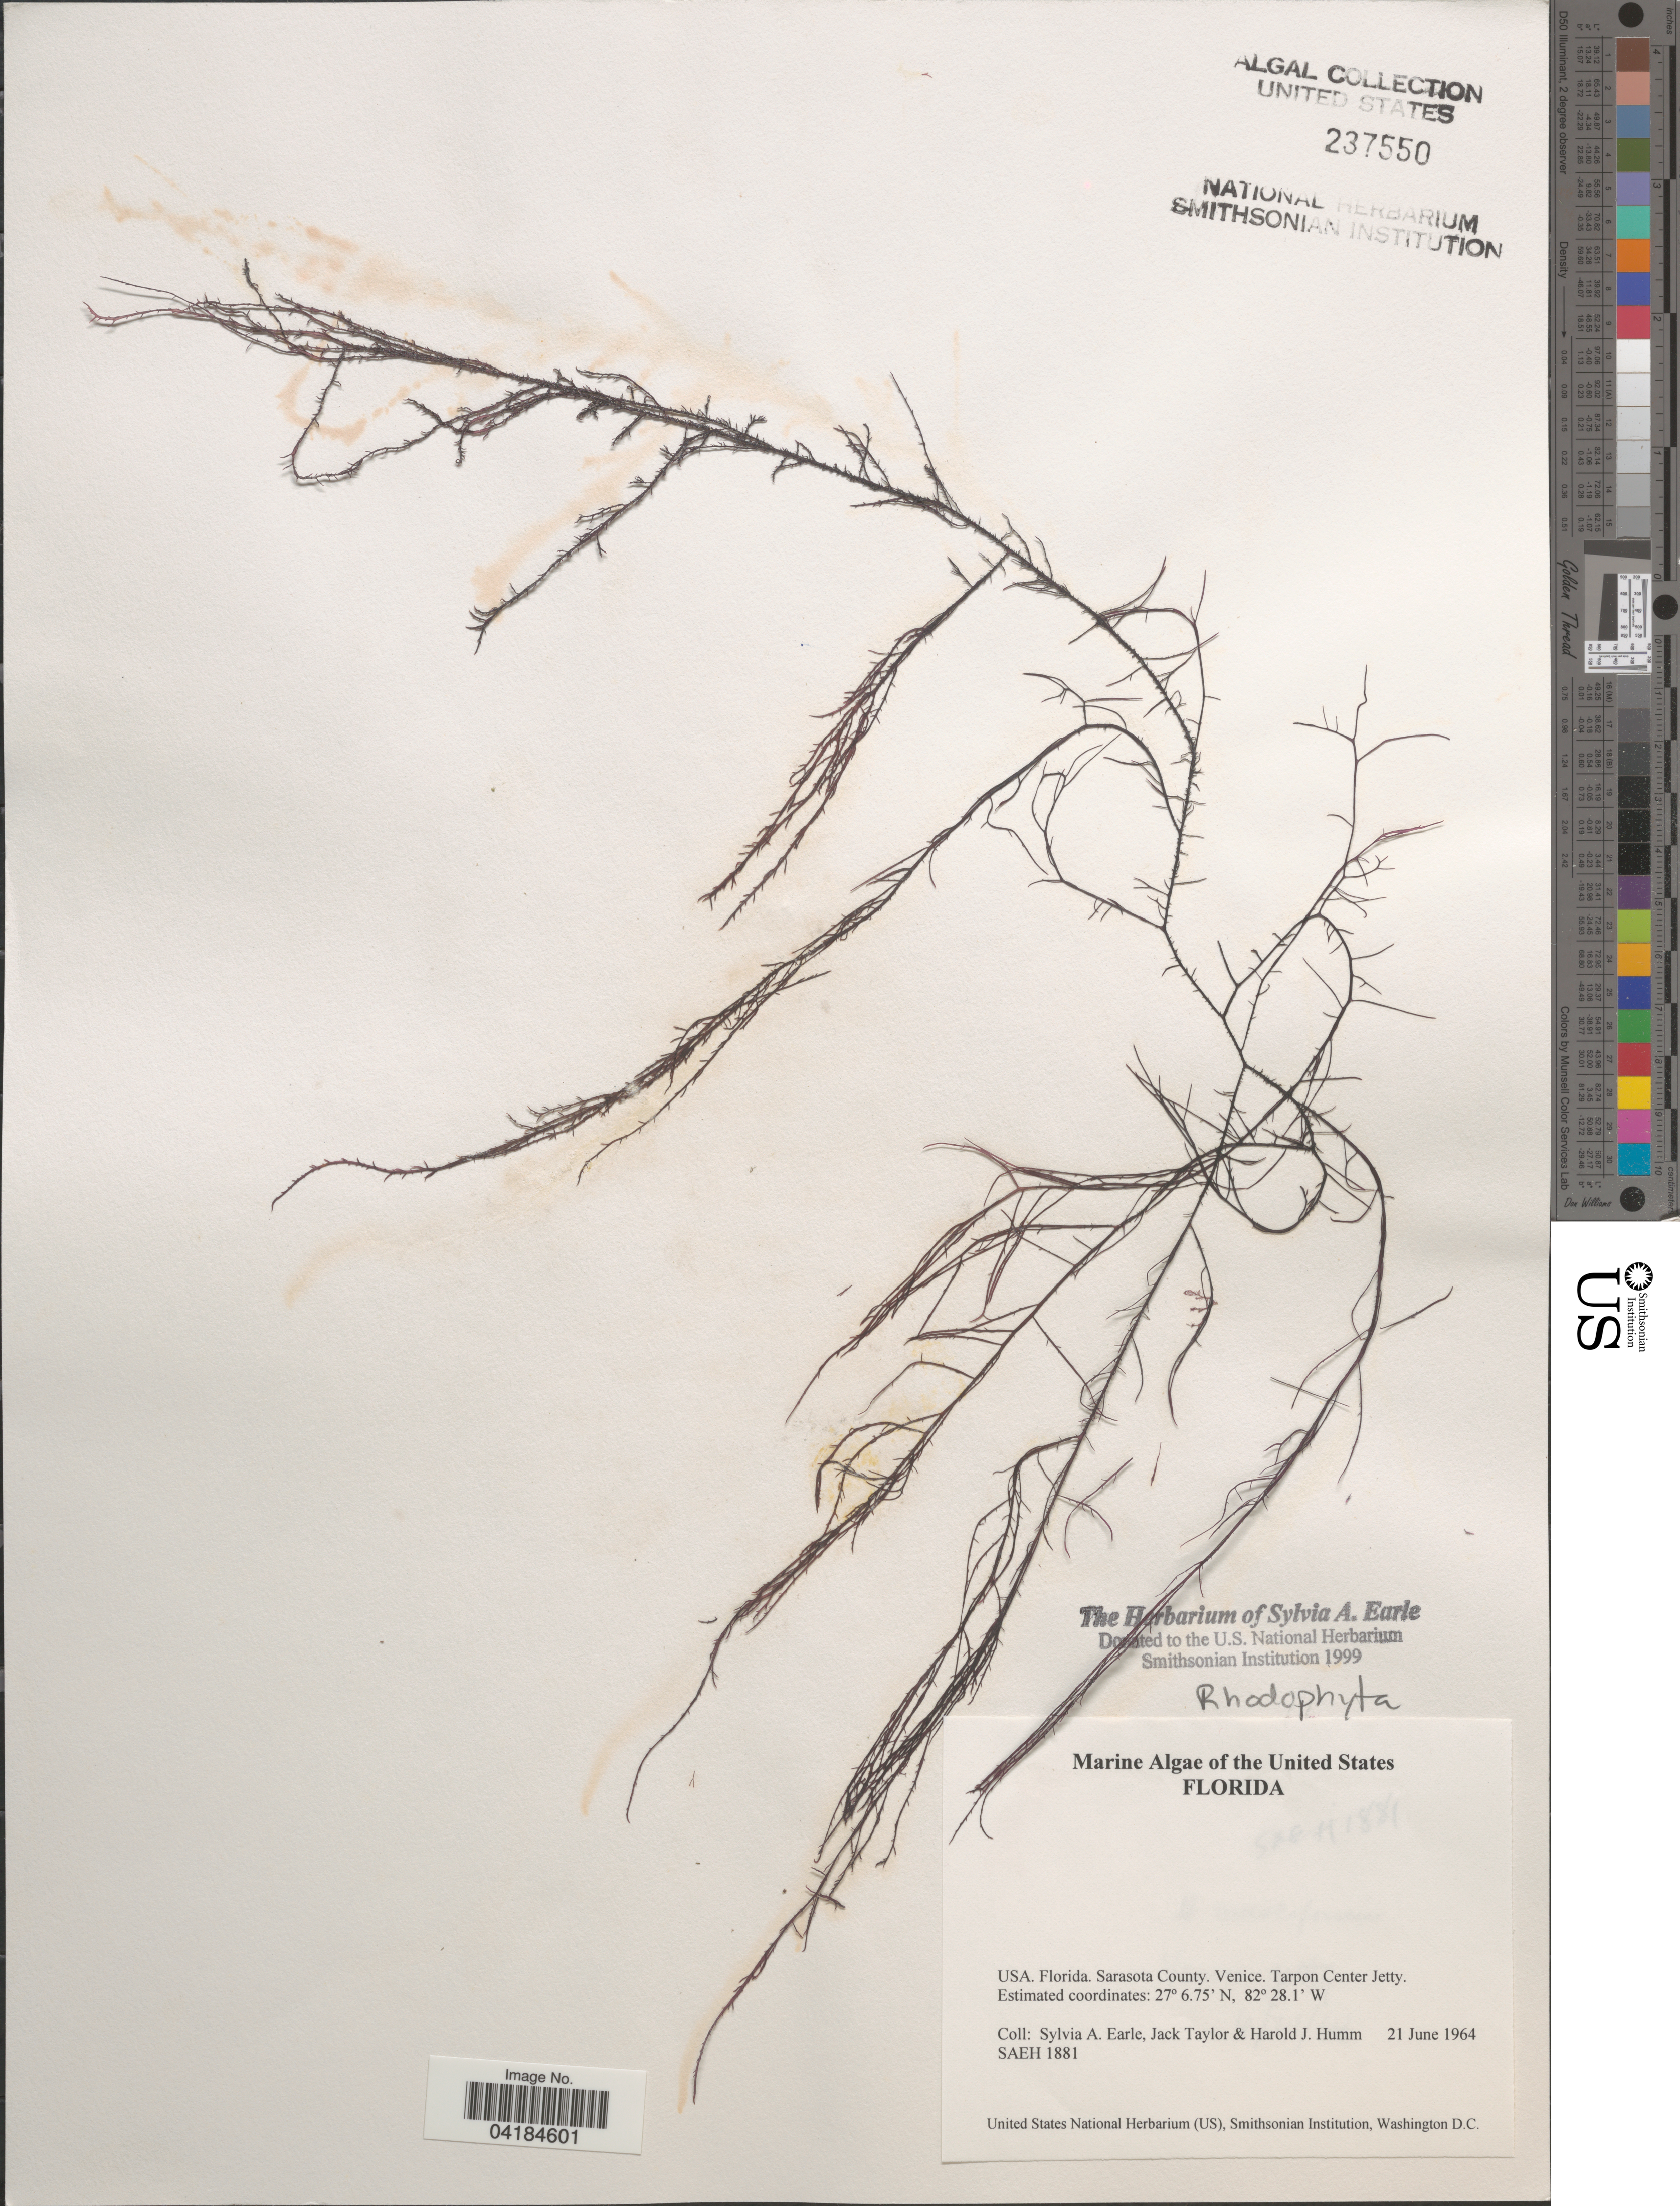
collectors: S. A. Earle, J. Taylor & H. J. Humm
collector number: SAEH1881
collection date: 1964-06-21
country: United States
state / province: Florida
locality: Sarasota County. Venice. Tarpon Center Jetty.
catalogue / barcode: US 237550